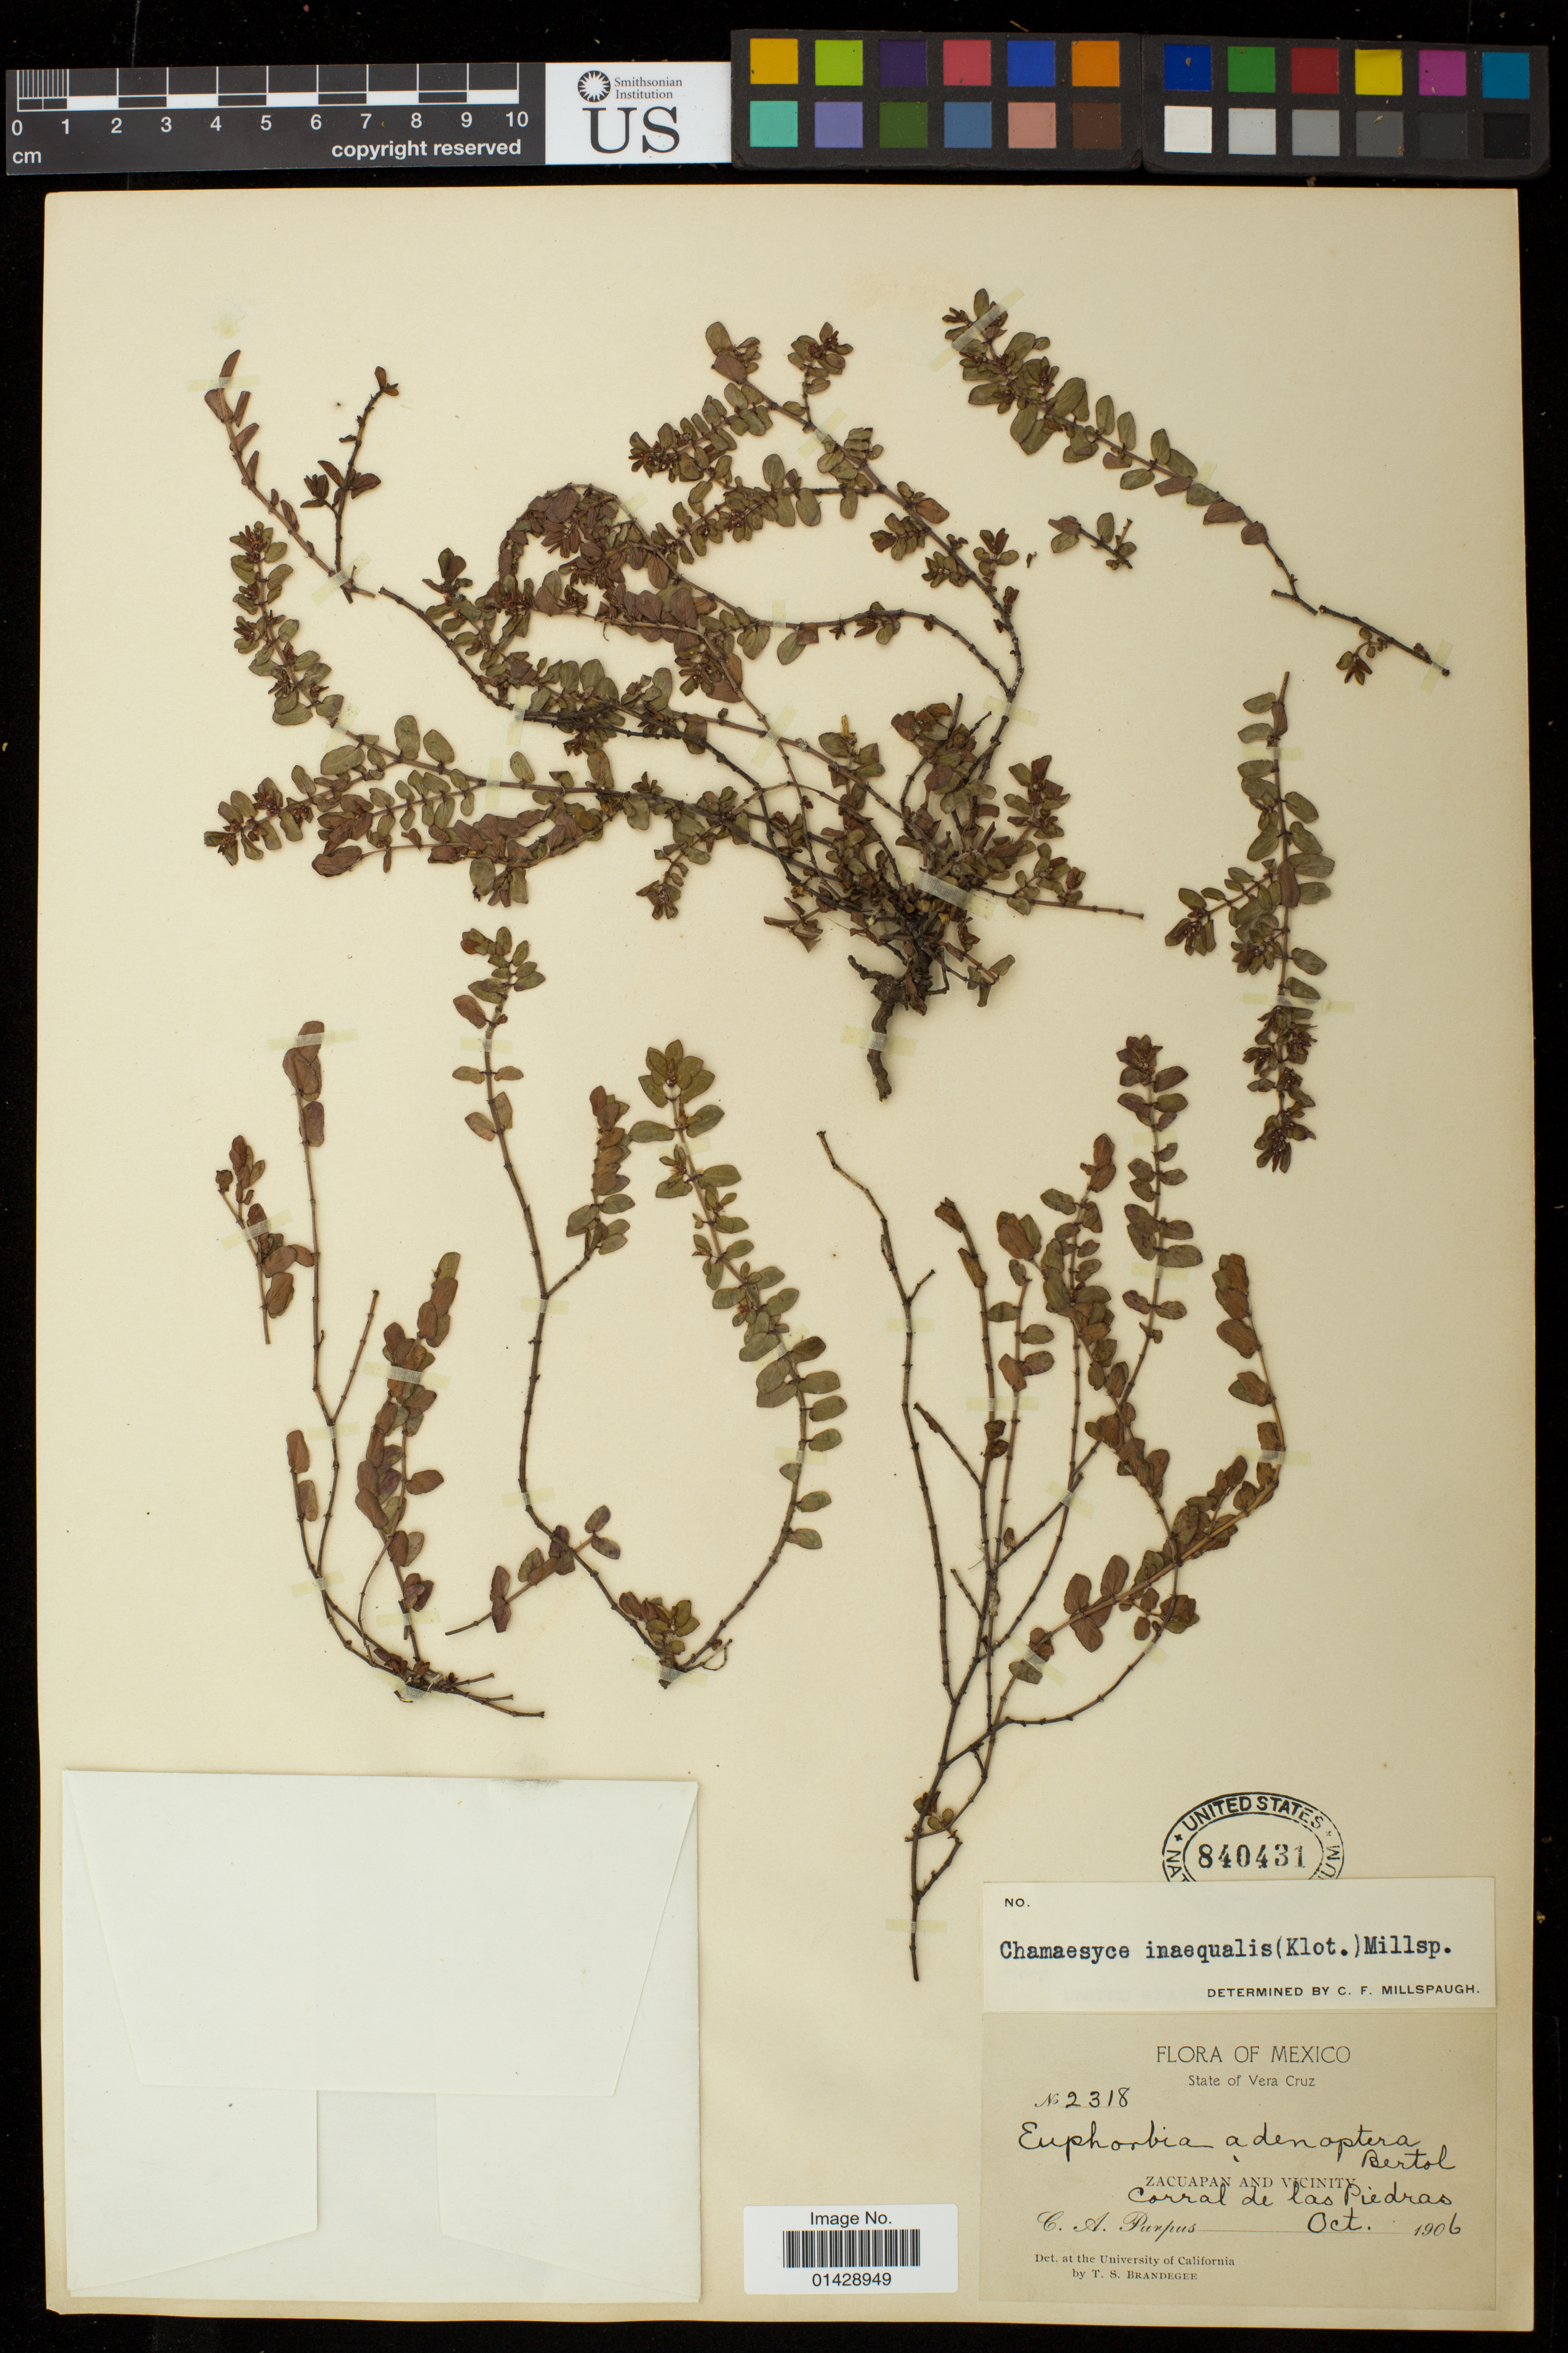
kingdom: Plantae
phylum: Tracheophyta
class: Magnoliopsida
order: Malpighiales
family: Euphorbiaceae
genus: Euphorbia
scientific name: Euphorbia adenoptera subsp. adenoptera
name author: Bertol.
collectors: C. A. Purpus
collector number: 2318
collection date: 1906-10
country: Mexico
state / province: Veracruz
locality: Zacuapan and vicinity; Corral de las Piedras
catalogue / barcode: US 840431